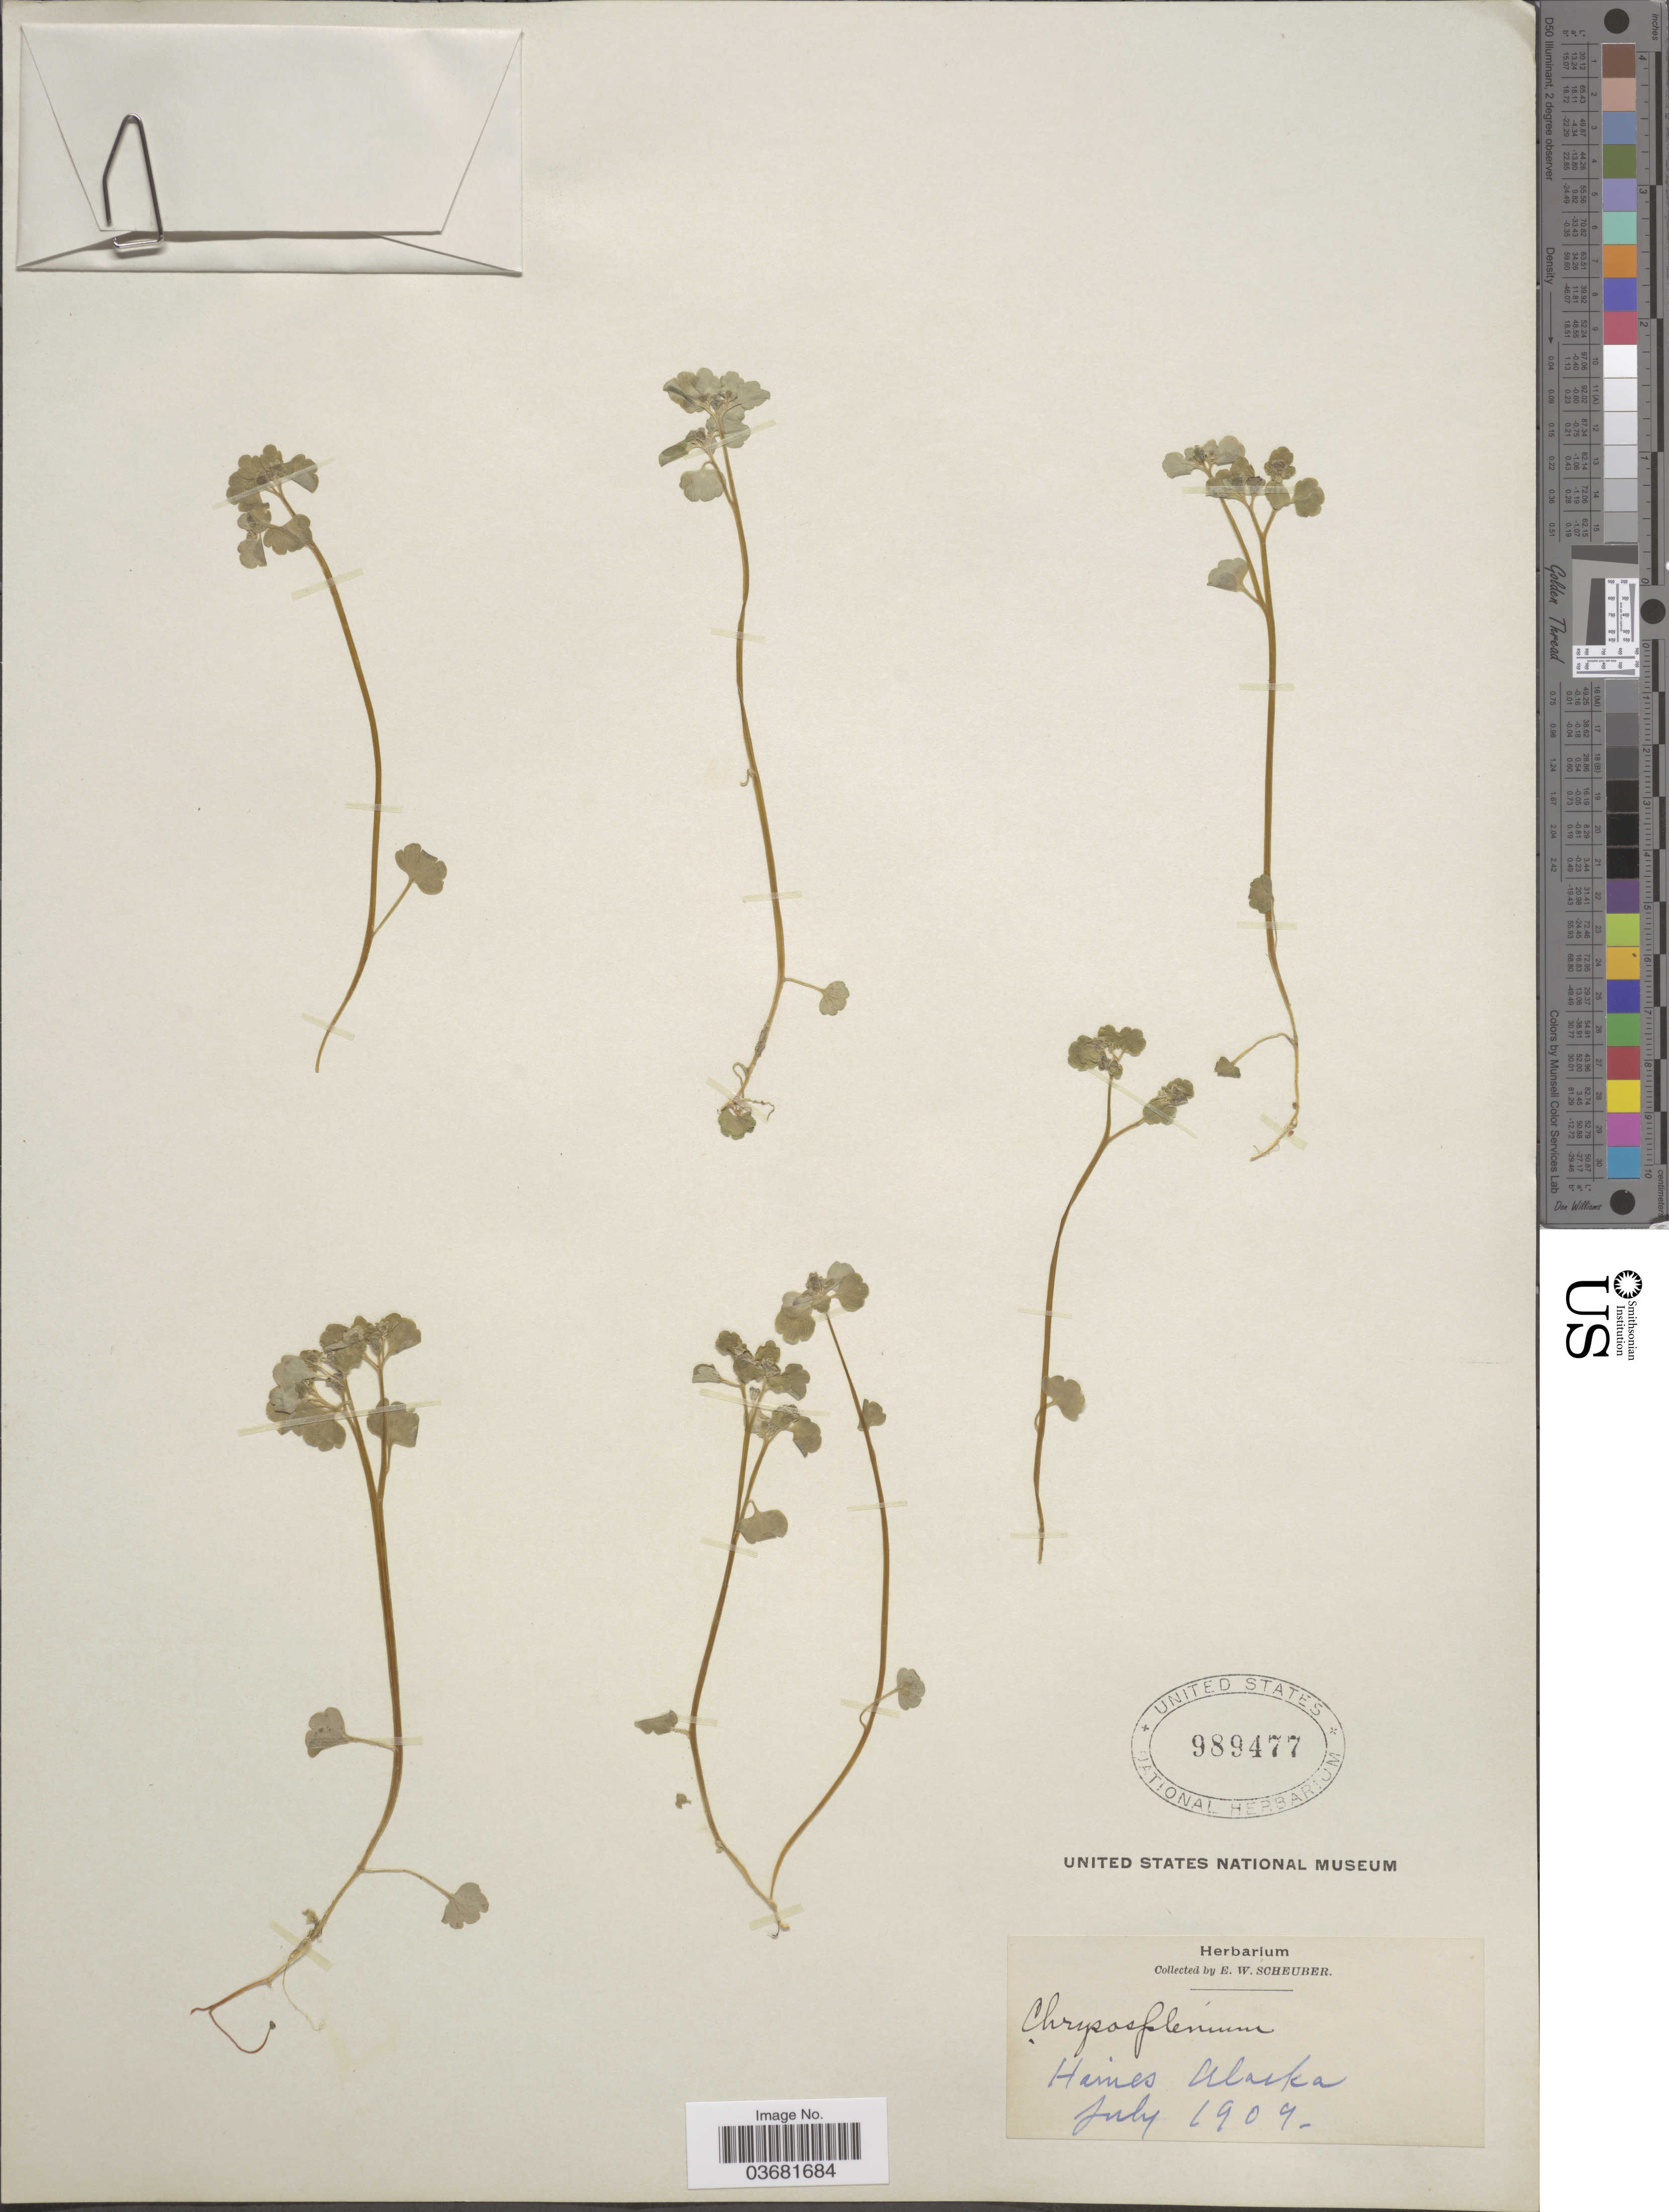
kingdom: Plantae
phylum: Tracheophyta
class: Magnoliopsida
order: Saxifragales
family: Saxifragaceae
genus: Chrysosplenium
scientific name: Chrysosplenium tetrandrum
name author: (N. Lund) Th. Fr.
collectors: E. Scheuber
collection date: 1904-07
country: United States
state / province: Alaska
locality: Haines.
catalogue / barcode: US 989477